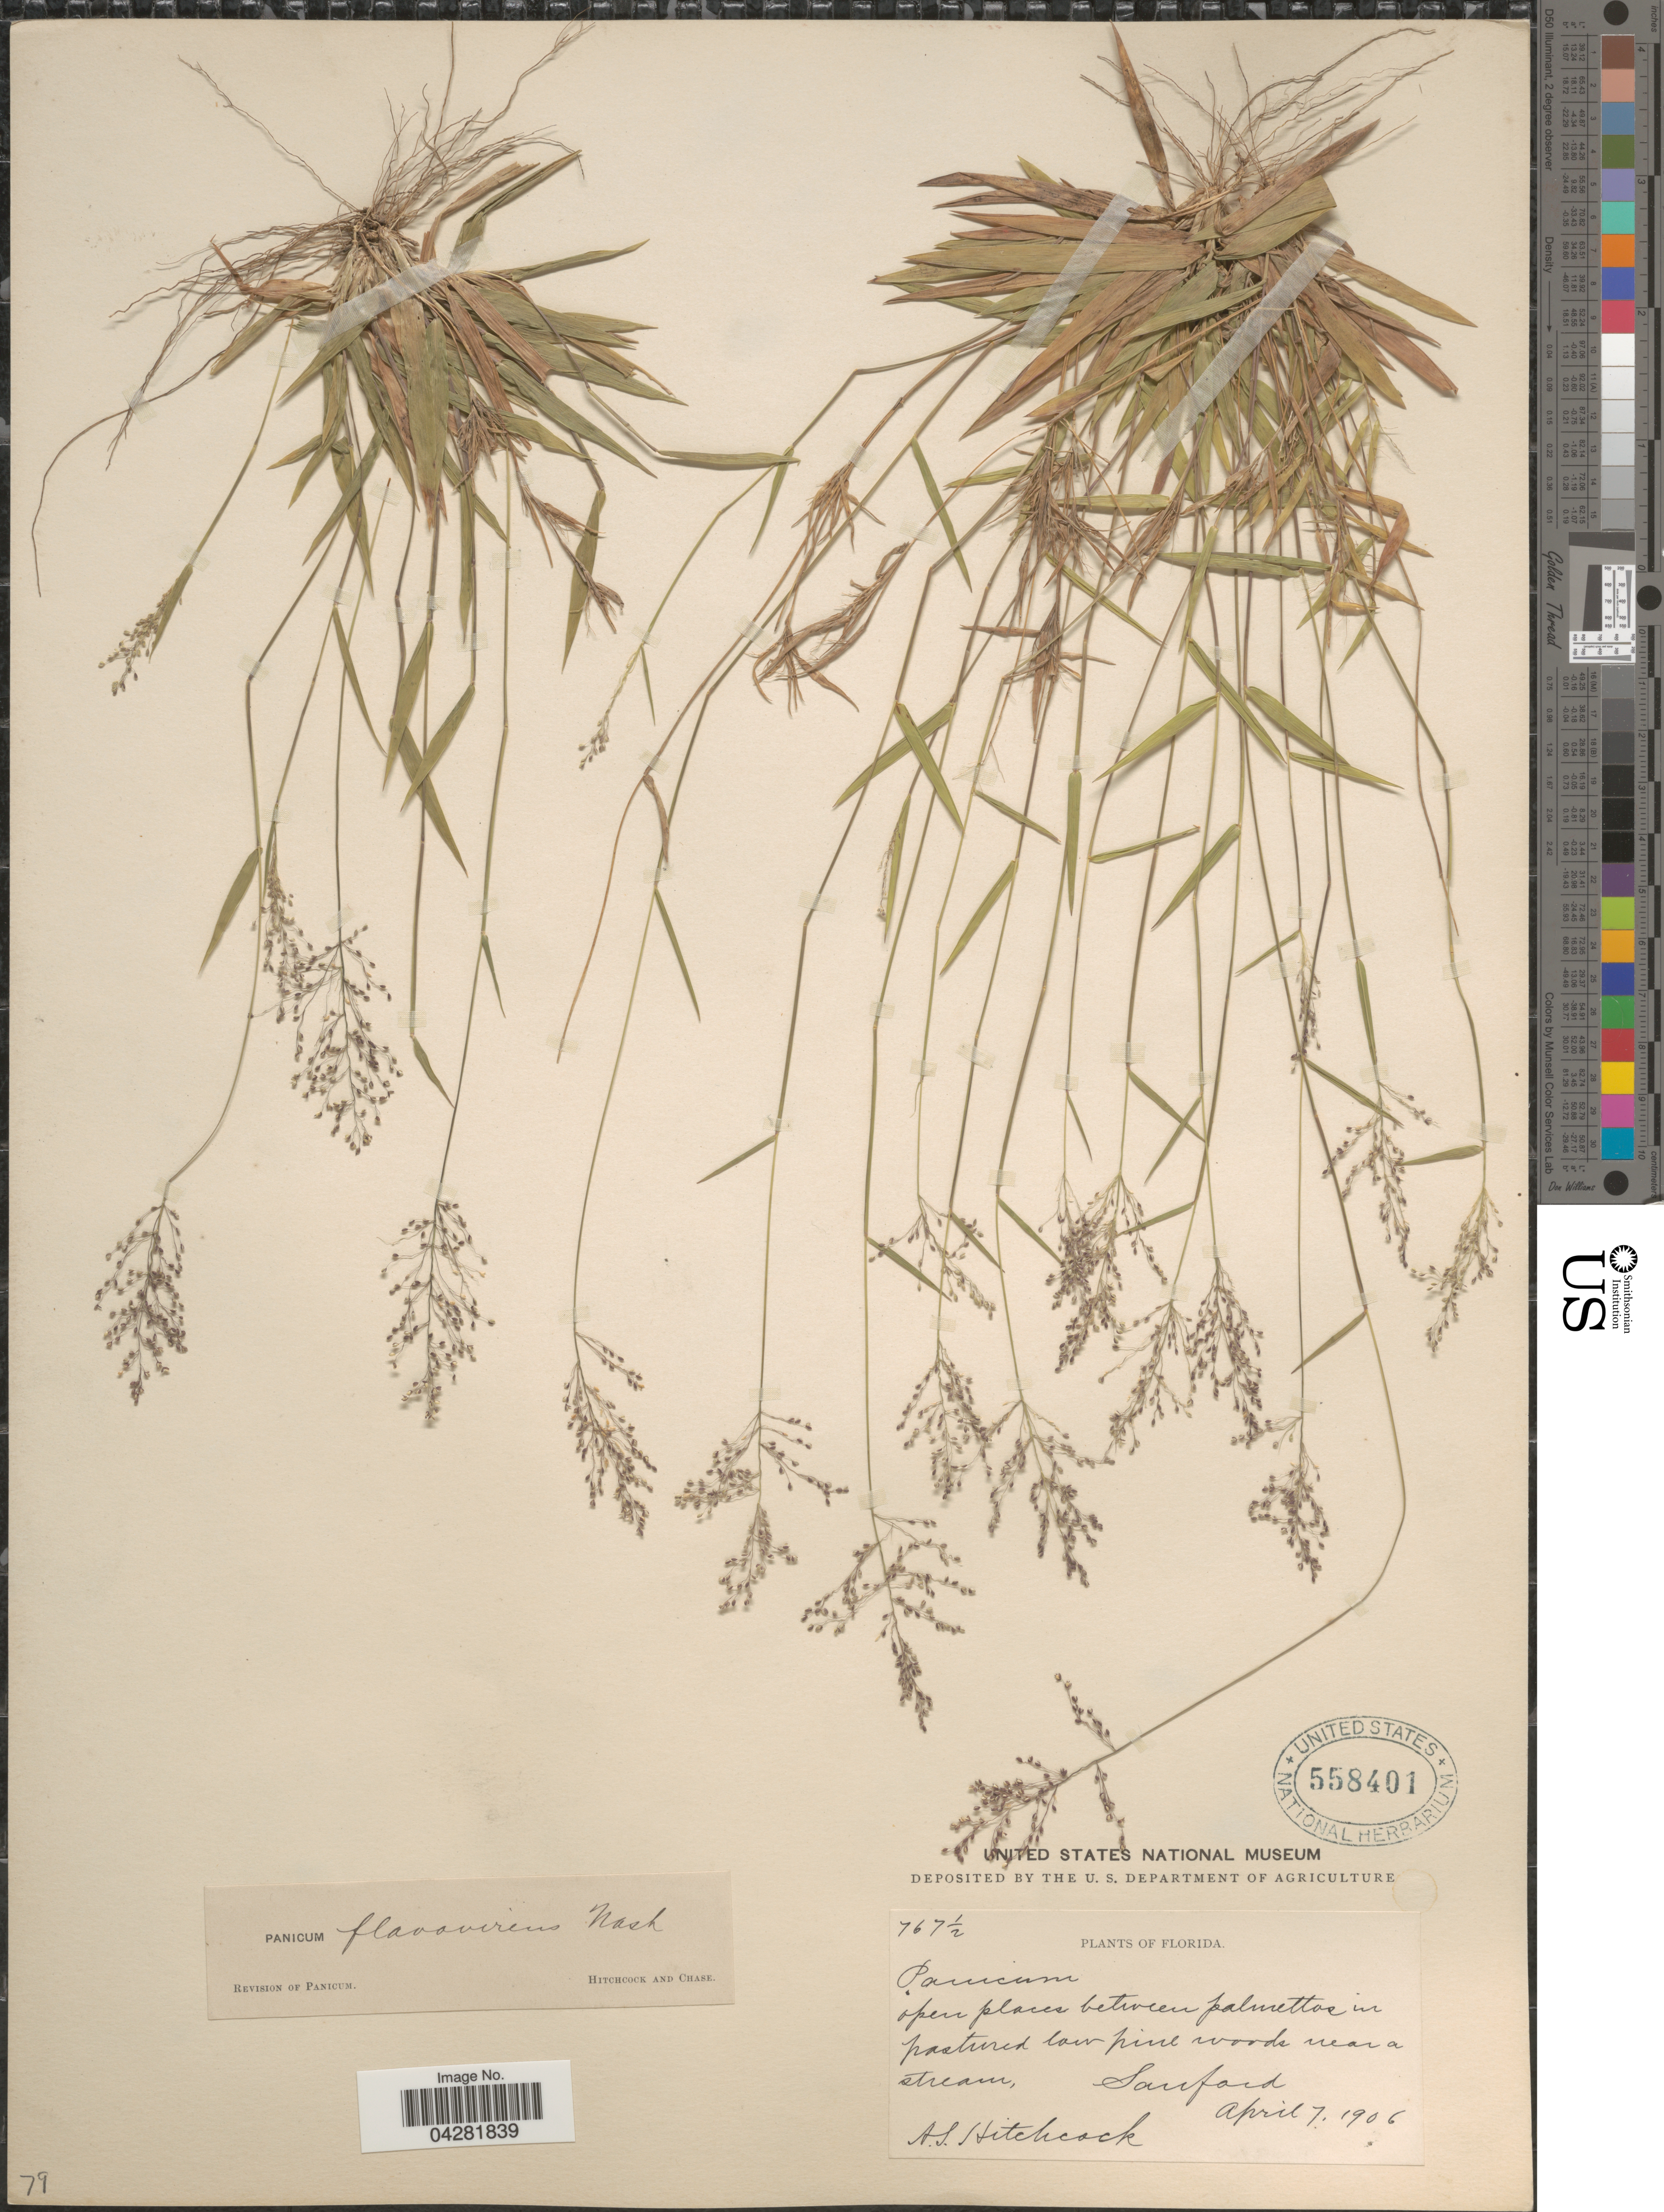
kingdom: Plantae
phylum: Tracheophyta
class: Liliopsida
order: Poales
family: Poaceae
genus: Dichanthelium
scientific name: Dichanthelium ensifolium var. ensifolium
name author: (Baldwin ex Elliot) Gould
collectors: A. S. Hitchcock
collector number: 767½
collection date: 1906-04-07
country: United States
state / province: Florida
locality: Sanford.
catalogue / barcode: US 558401